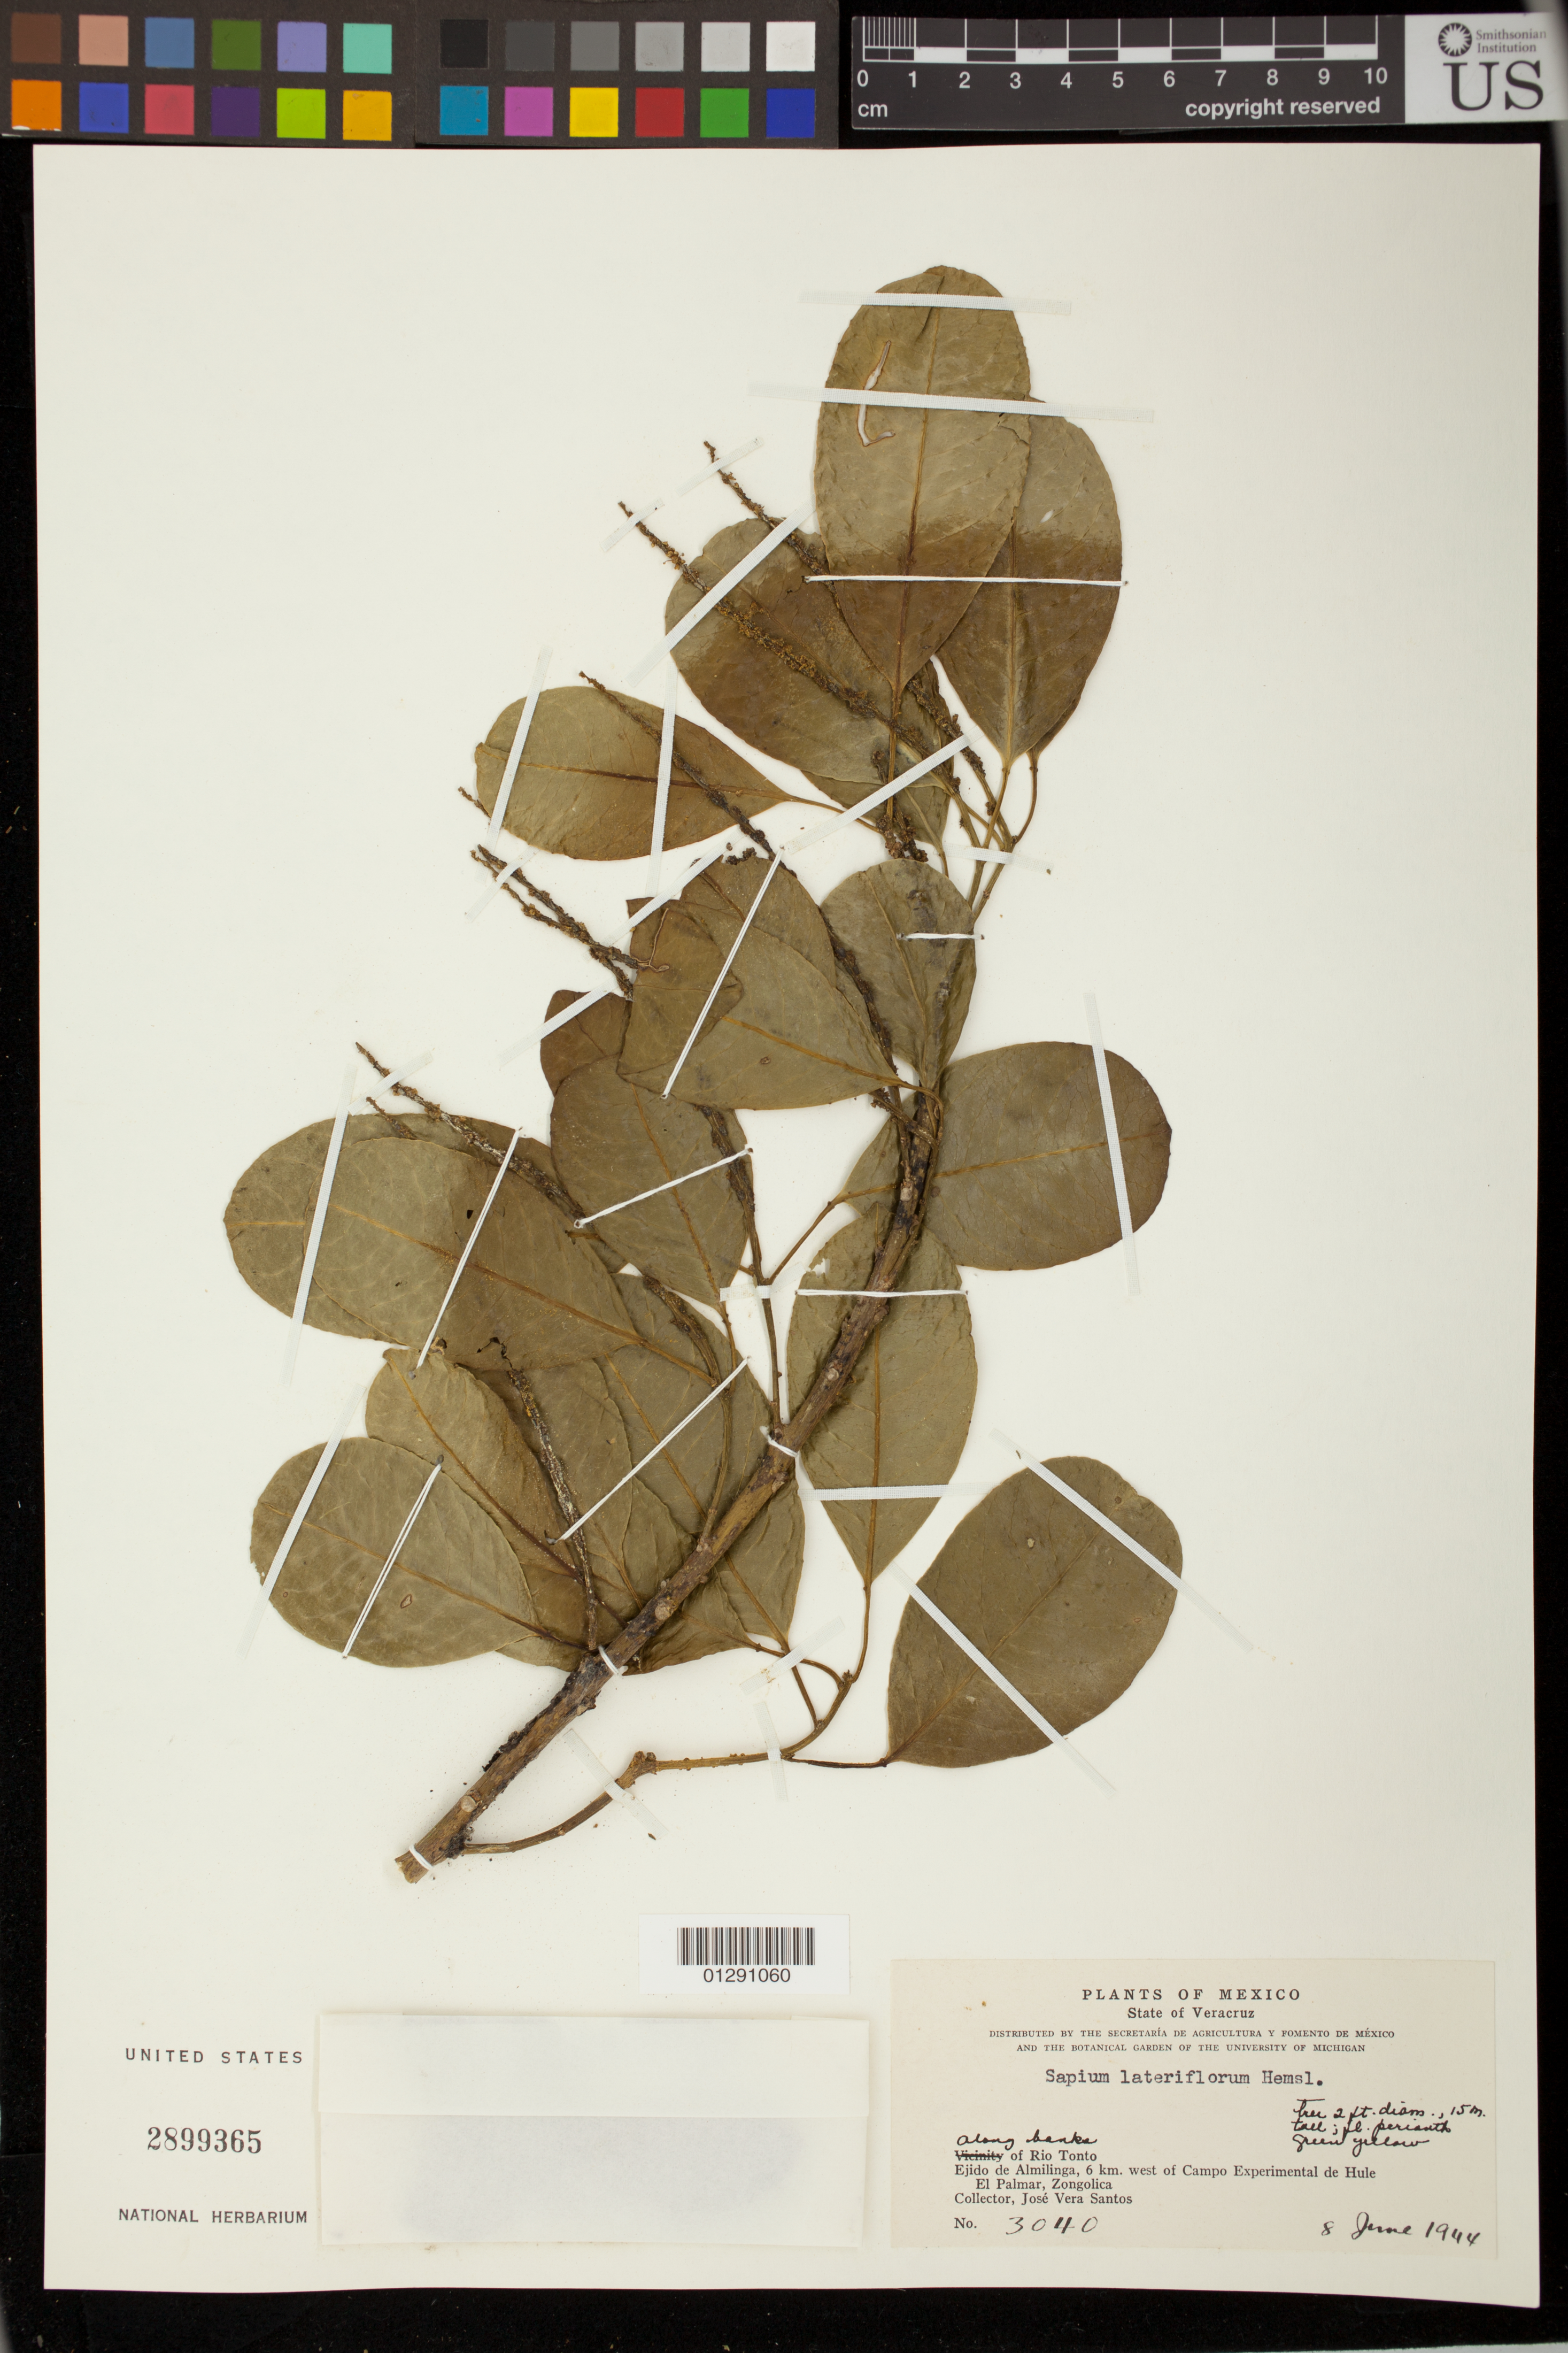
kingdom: Plantae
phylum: Tracheophyta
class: Magnoliopsida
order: Malpighiales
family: Euphorbiaceae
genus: Sapium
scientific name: Sapium lateriflorum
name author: Hemsl.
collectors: J. Vera Santos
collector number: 3040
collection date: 1944-06-08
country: Mexico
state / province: Veracruz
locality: Along the banks of Rio Tonto, Ejido de Almilinga, 6 km. west of Campo Experimental de Hule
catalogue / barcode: US 2899365